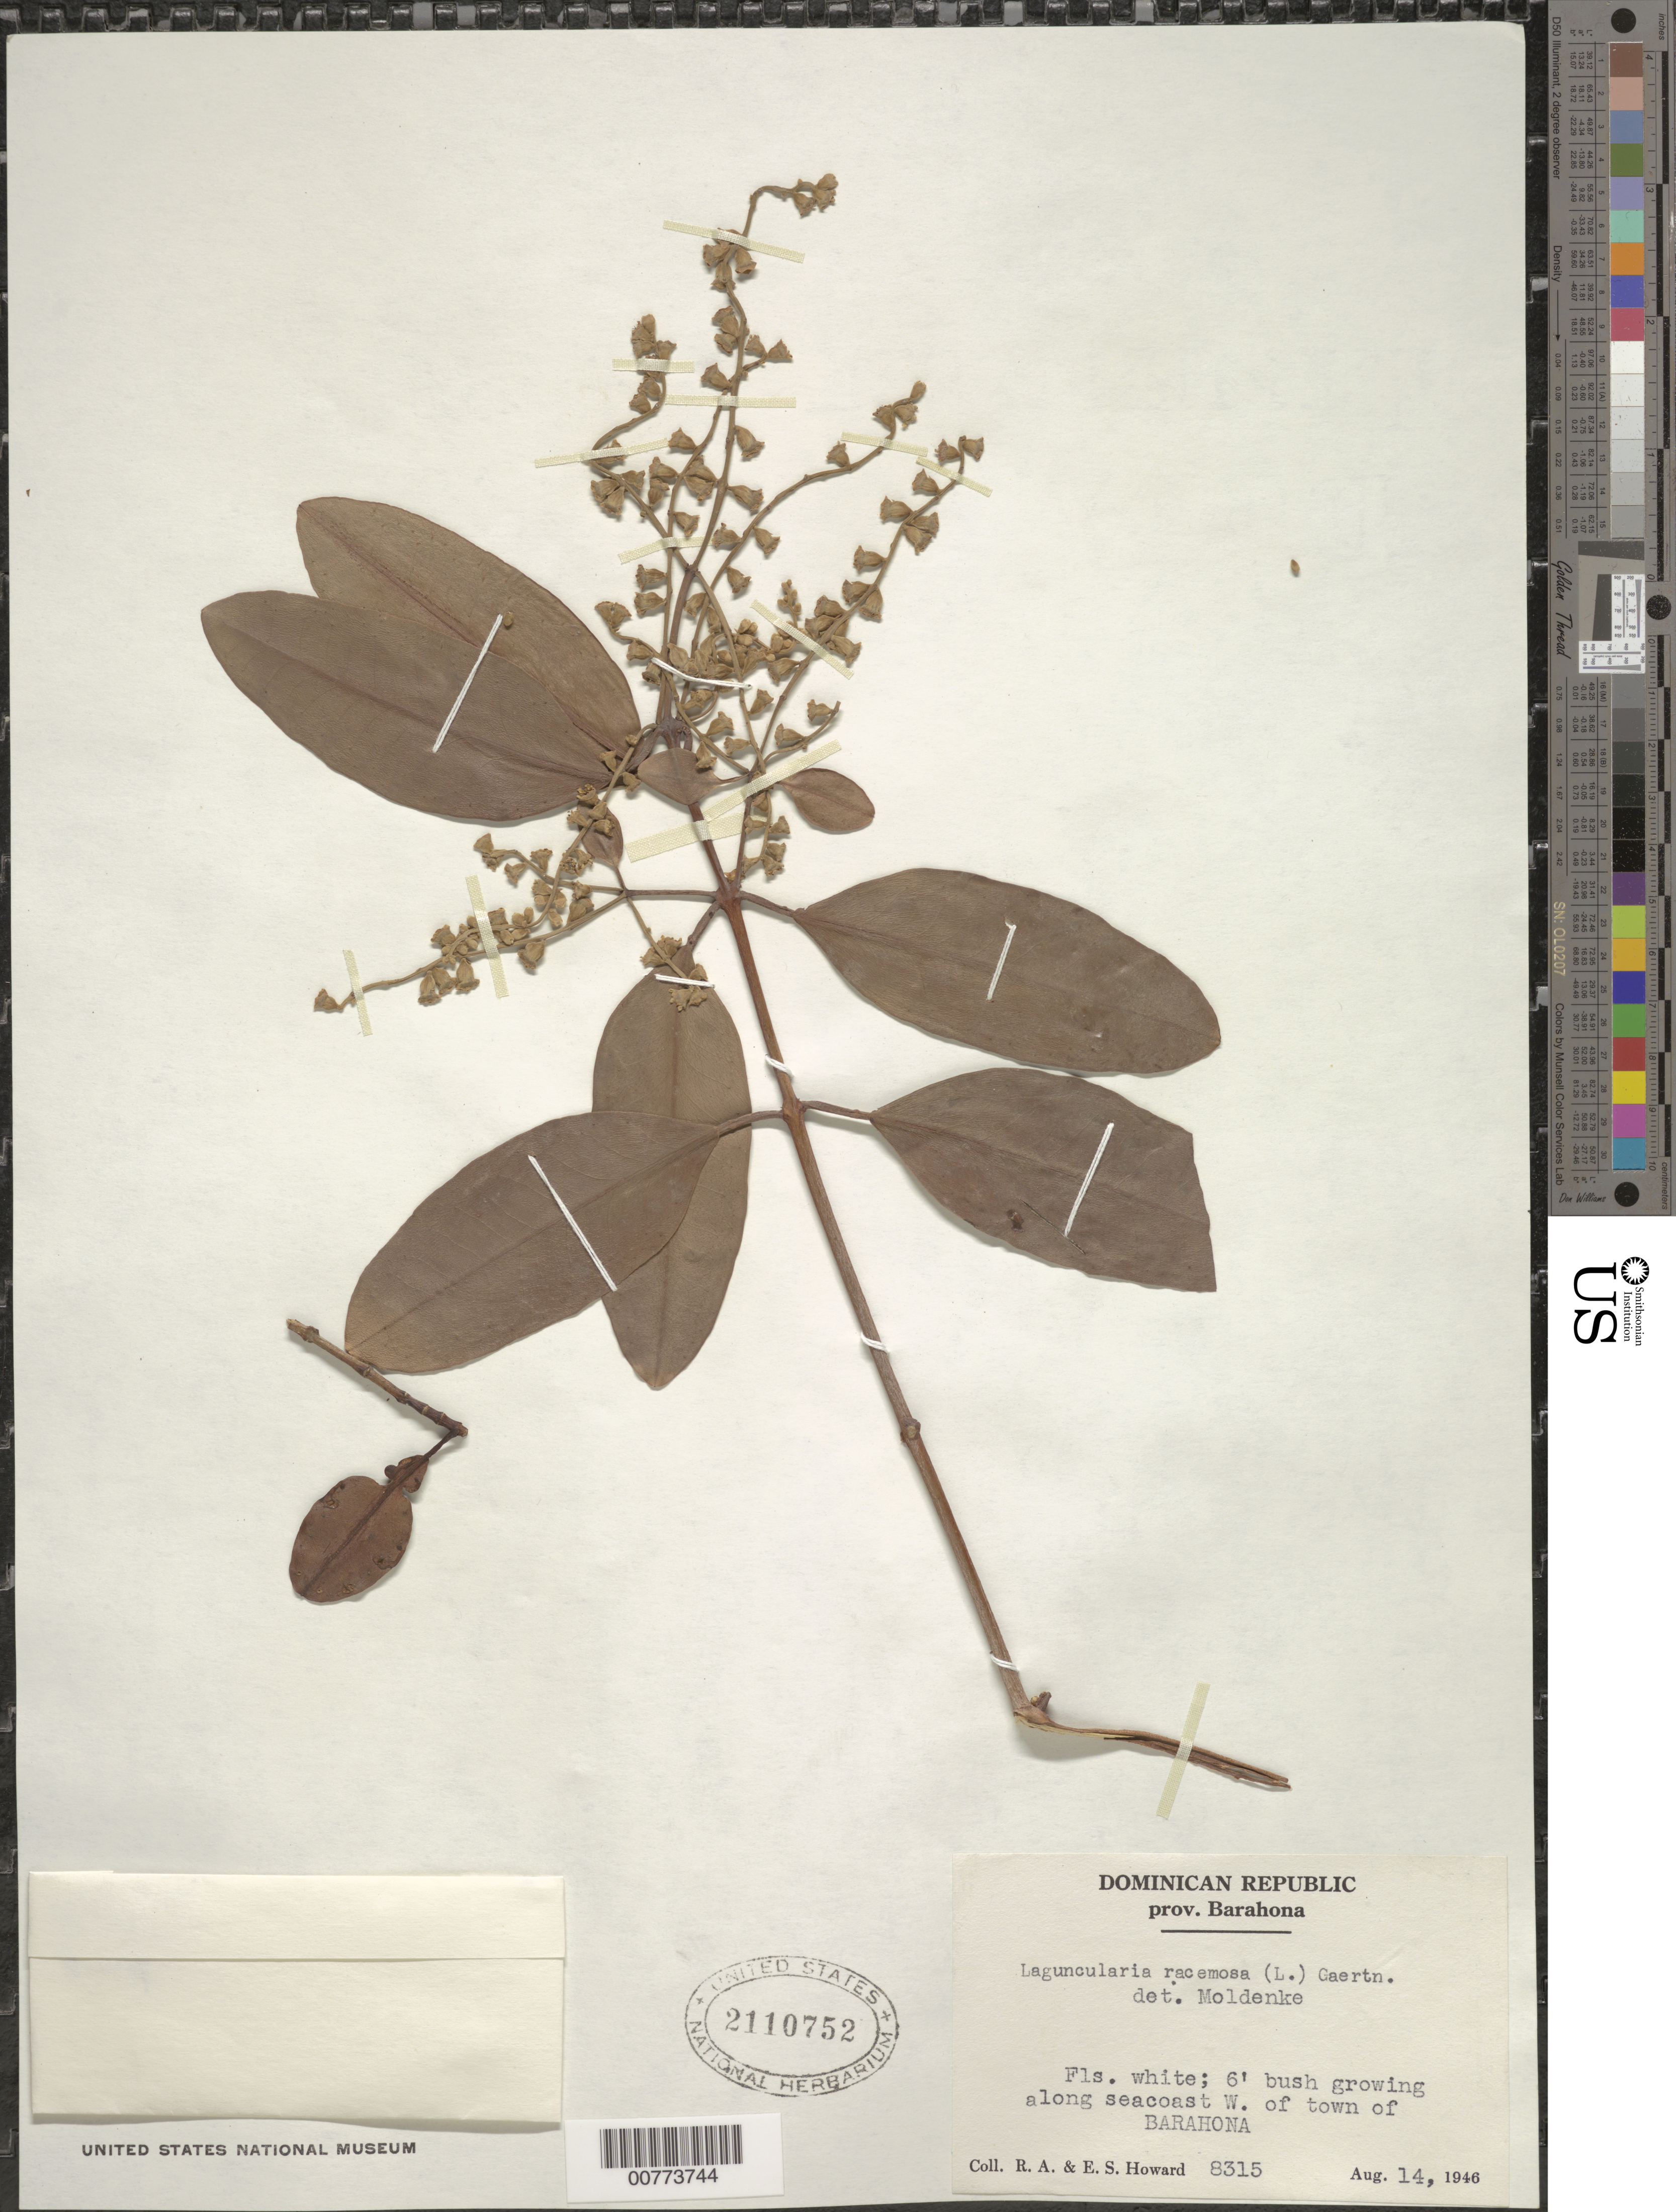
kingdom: Plantae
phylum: Tracheophyta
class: Magnoliopsida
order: Myrtales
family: Combretaceae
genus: Laguncularia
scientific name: Laguncularia racemosa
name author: (L.) C.F. Gaertn.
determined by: Moldenke, H. N.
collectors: R. A. Howard & E. S. Howard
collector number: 8315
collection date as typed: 14 Aug 1946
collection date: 1946-08-14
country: Dominican Republic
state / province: Barahona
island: Hispaniola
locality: West of town of Barahona.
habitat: Along seacoast.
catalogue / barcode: US 2110752